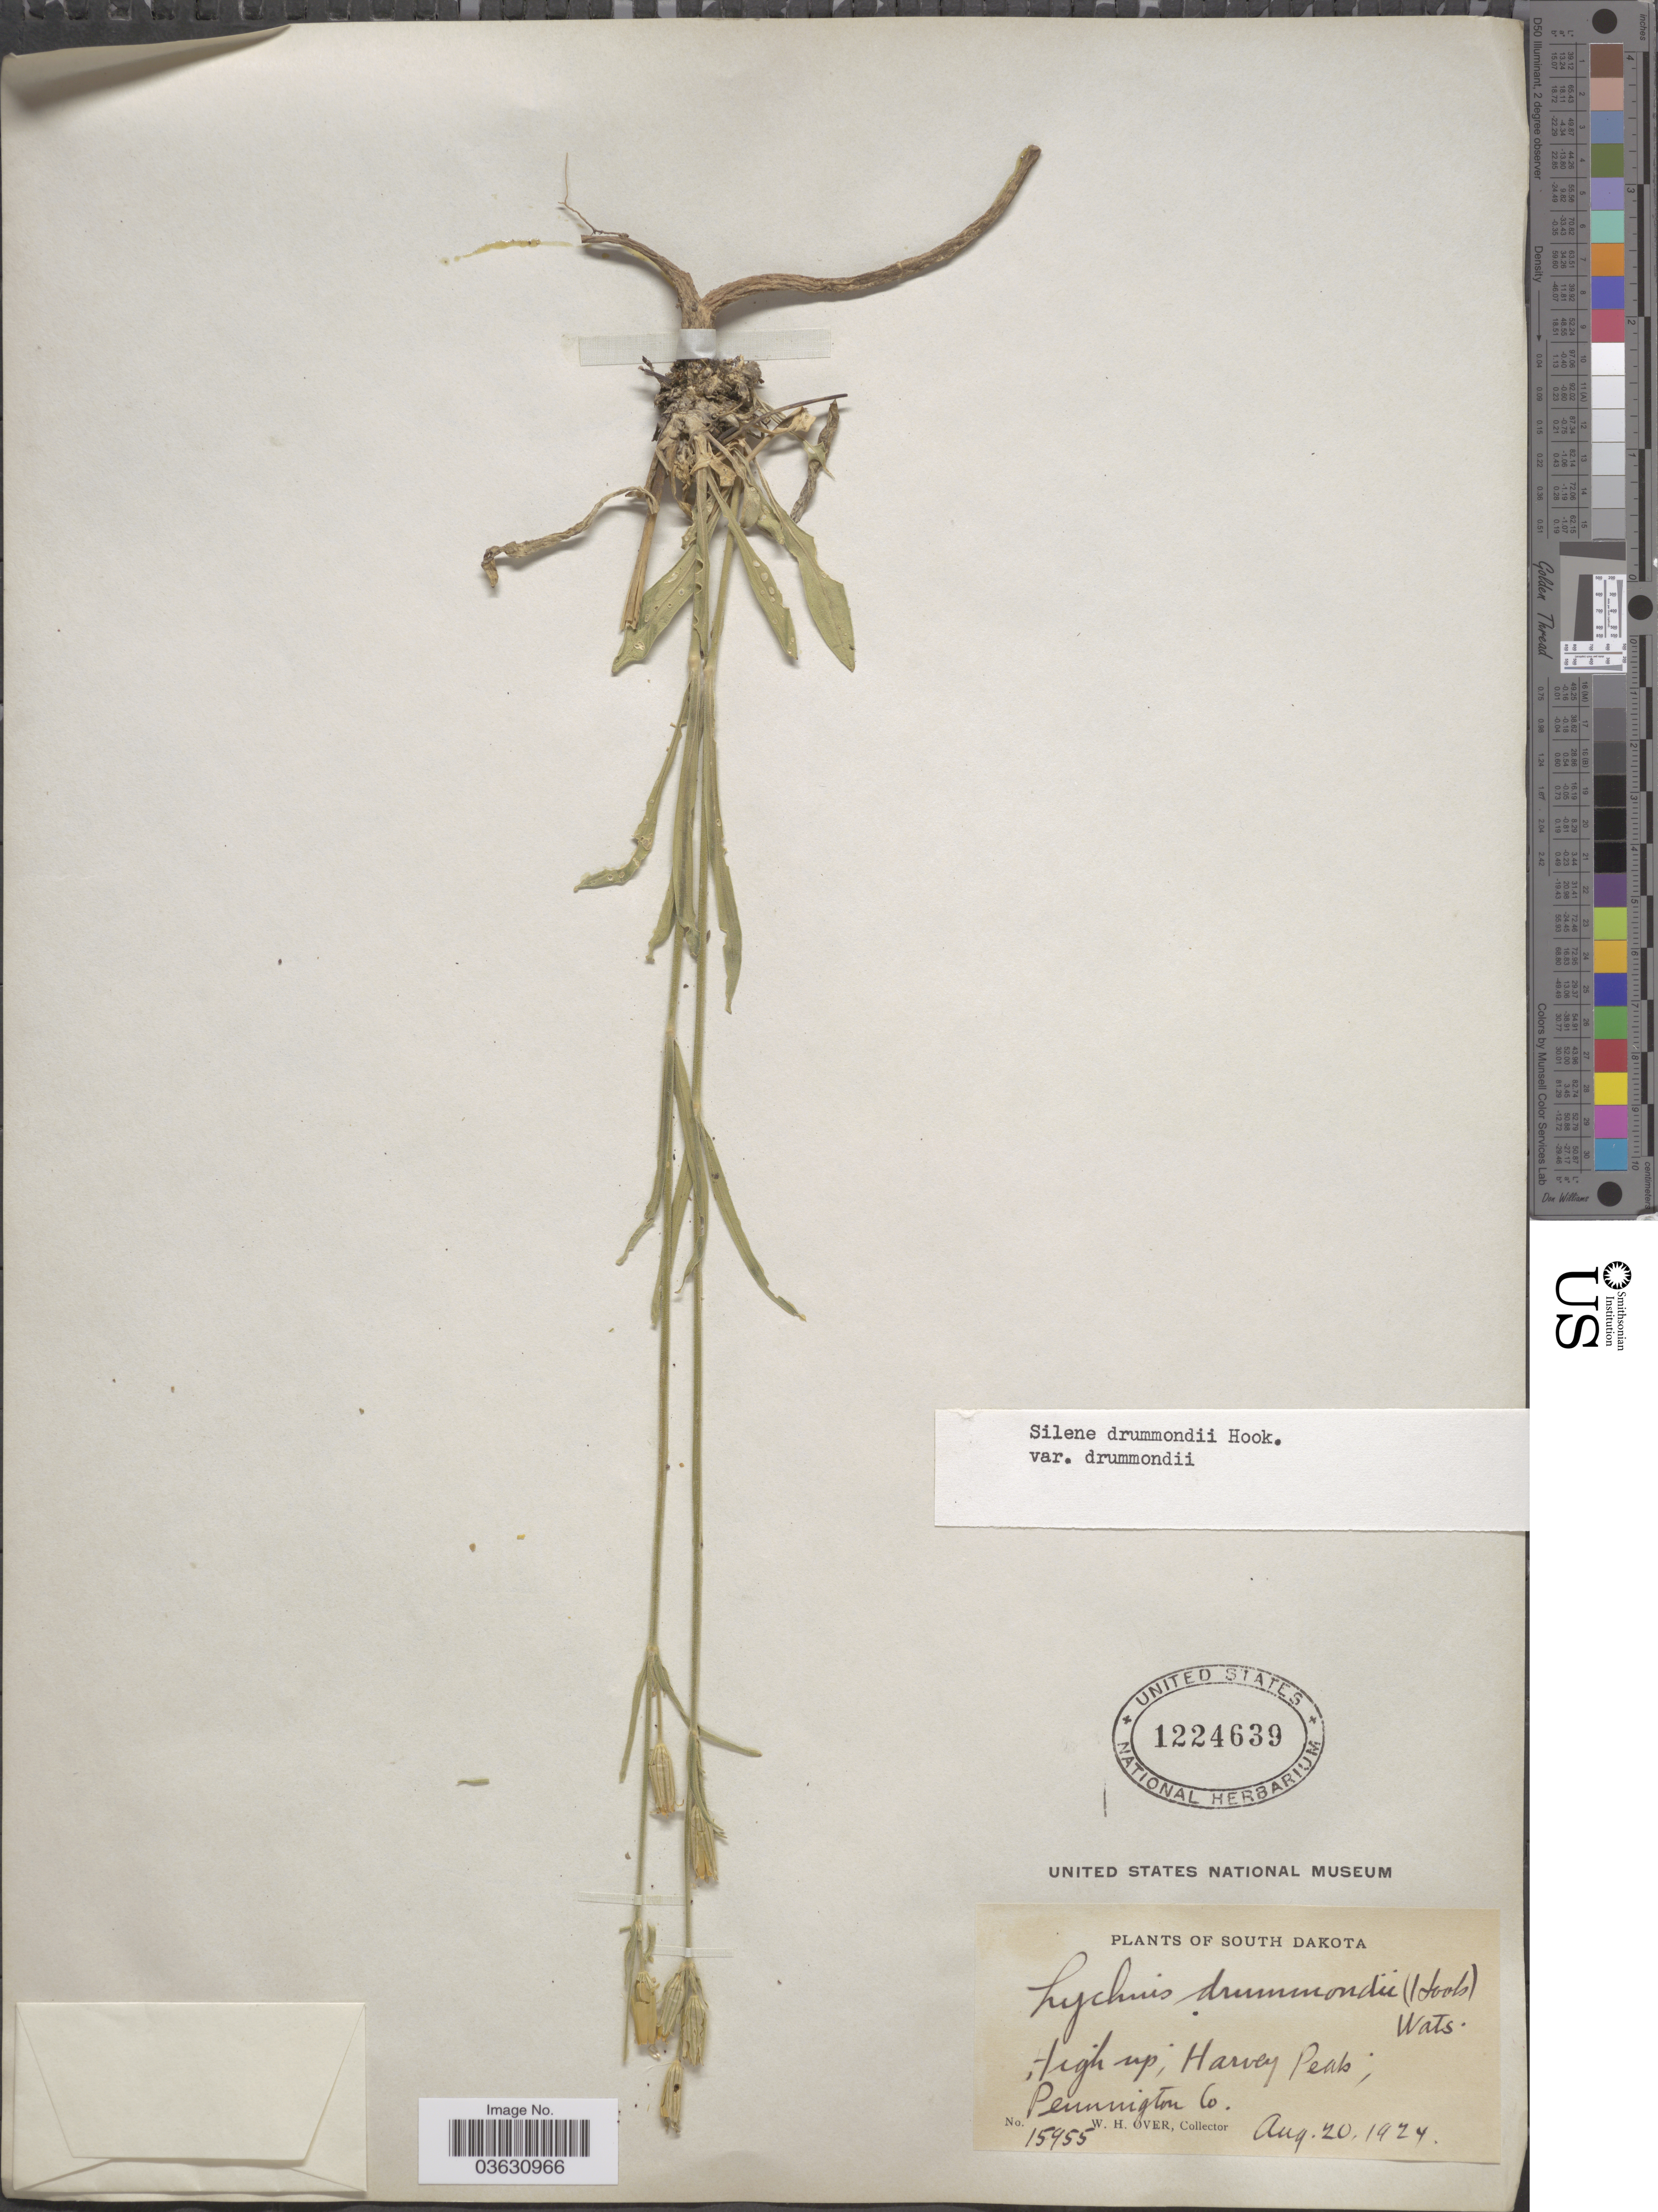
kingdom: Plantae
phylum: Tracheophyta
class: Magnoliopsida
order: Caryophyllales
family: Caryophyllaceae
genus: Silene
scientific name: Silene drummondii var. drummondii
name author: Hook.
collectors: W. Over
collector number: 15955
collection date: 1924-08-20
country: United States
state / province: South Dakota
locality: High up, Harvey Peak; Pennington Co.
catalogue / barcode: US 1224639